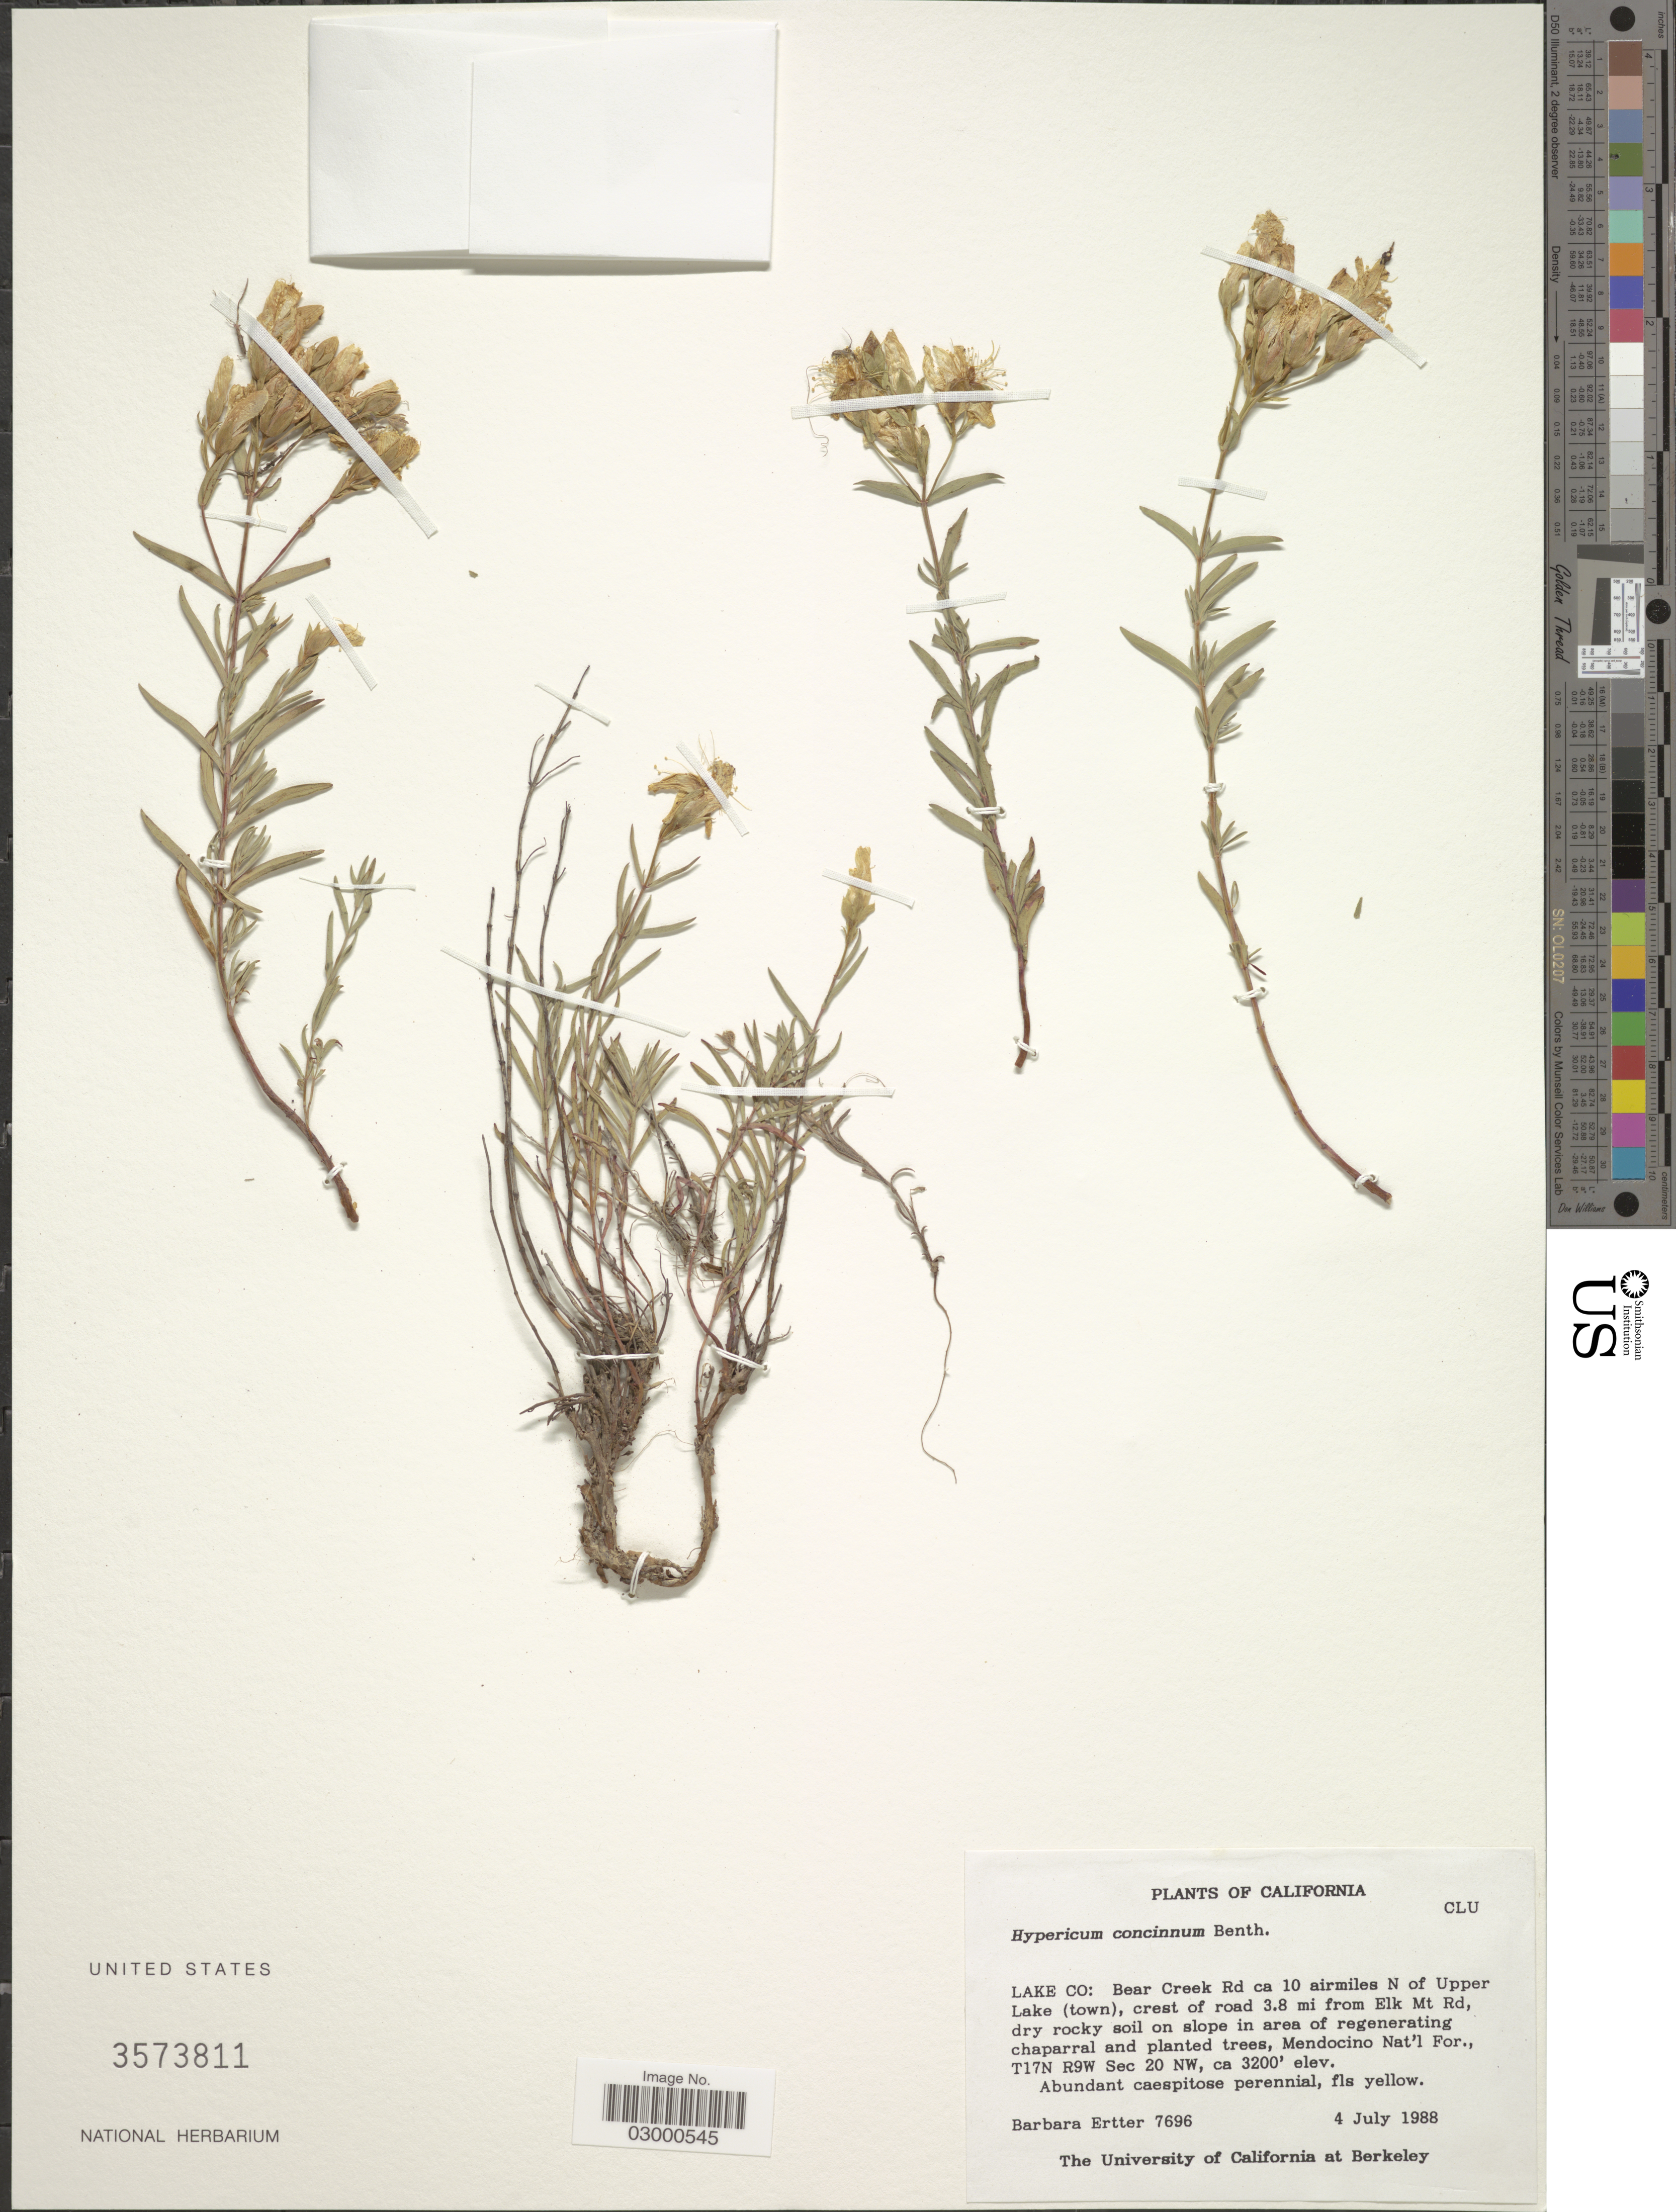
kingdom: Plantae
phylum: Tracheophyta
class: Magnoliopsida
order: Malpighiales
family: Hypericaceae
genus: Hypericum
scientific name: Hypericum concinnum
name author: Benth.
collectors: B. Ertter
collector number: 7696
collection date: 1988-07-04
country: United States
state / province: California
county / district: Mendocino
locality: Lake Co: Bear Creek Rd ca 10 airmiles N of Upper Lake (town), crest of road 3.8 mi from Elk Mt Rd, Mendocino Nat'l For., T17N R9W Sec 20NW.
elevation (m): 975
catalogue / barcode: US 3573811